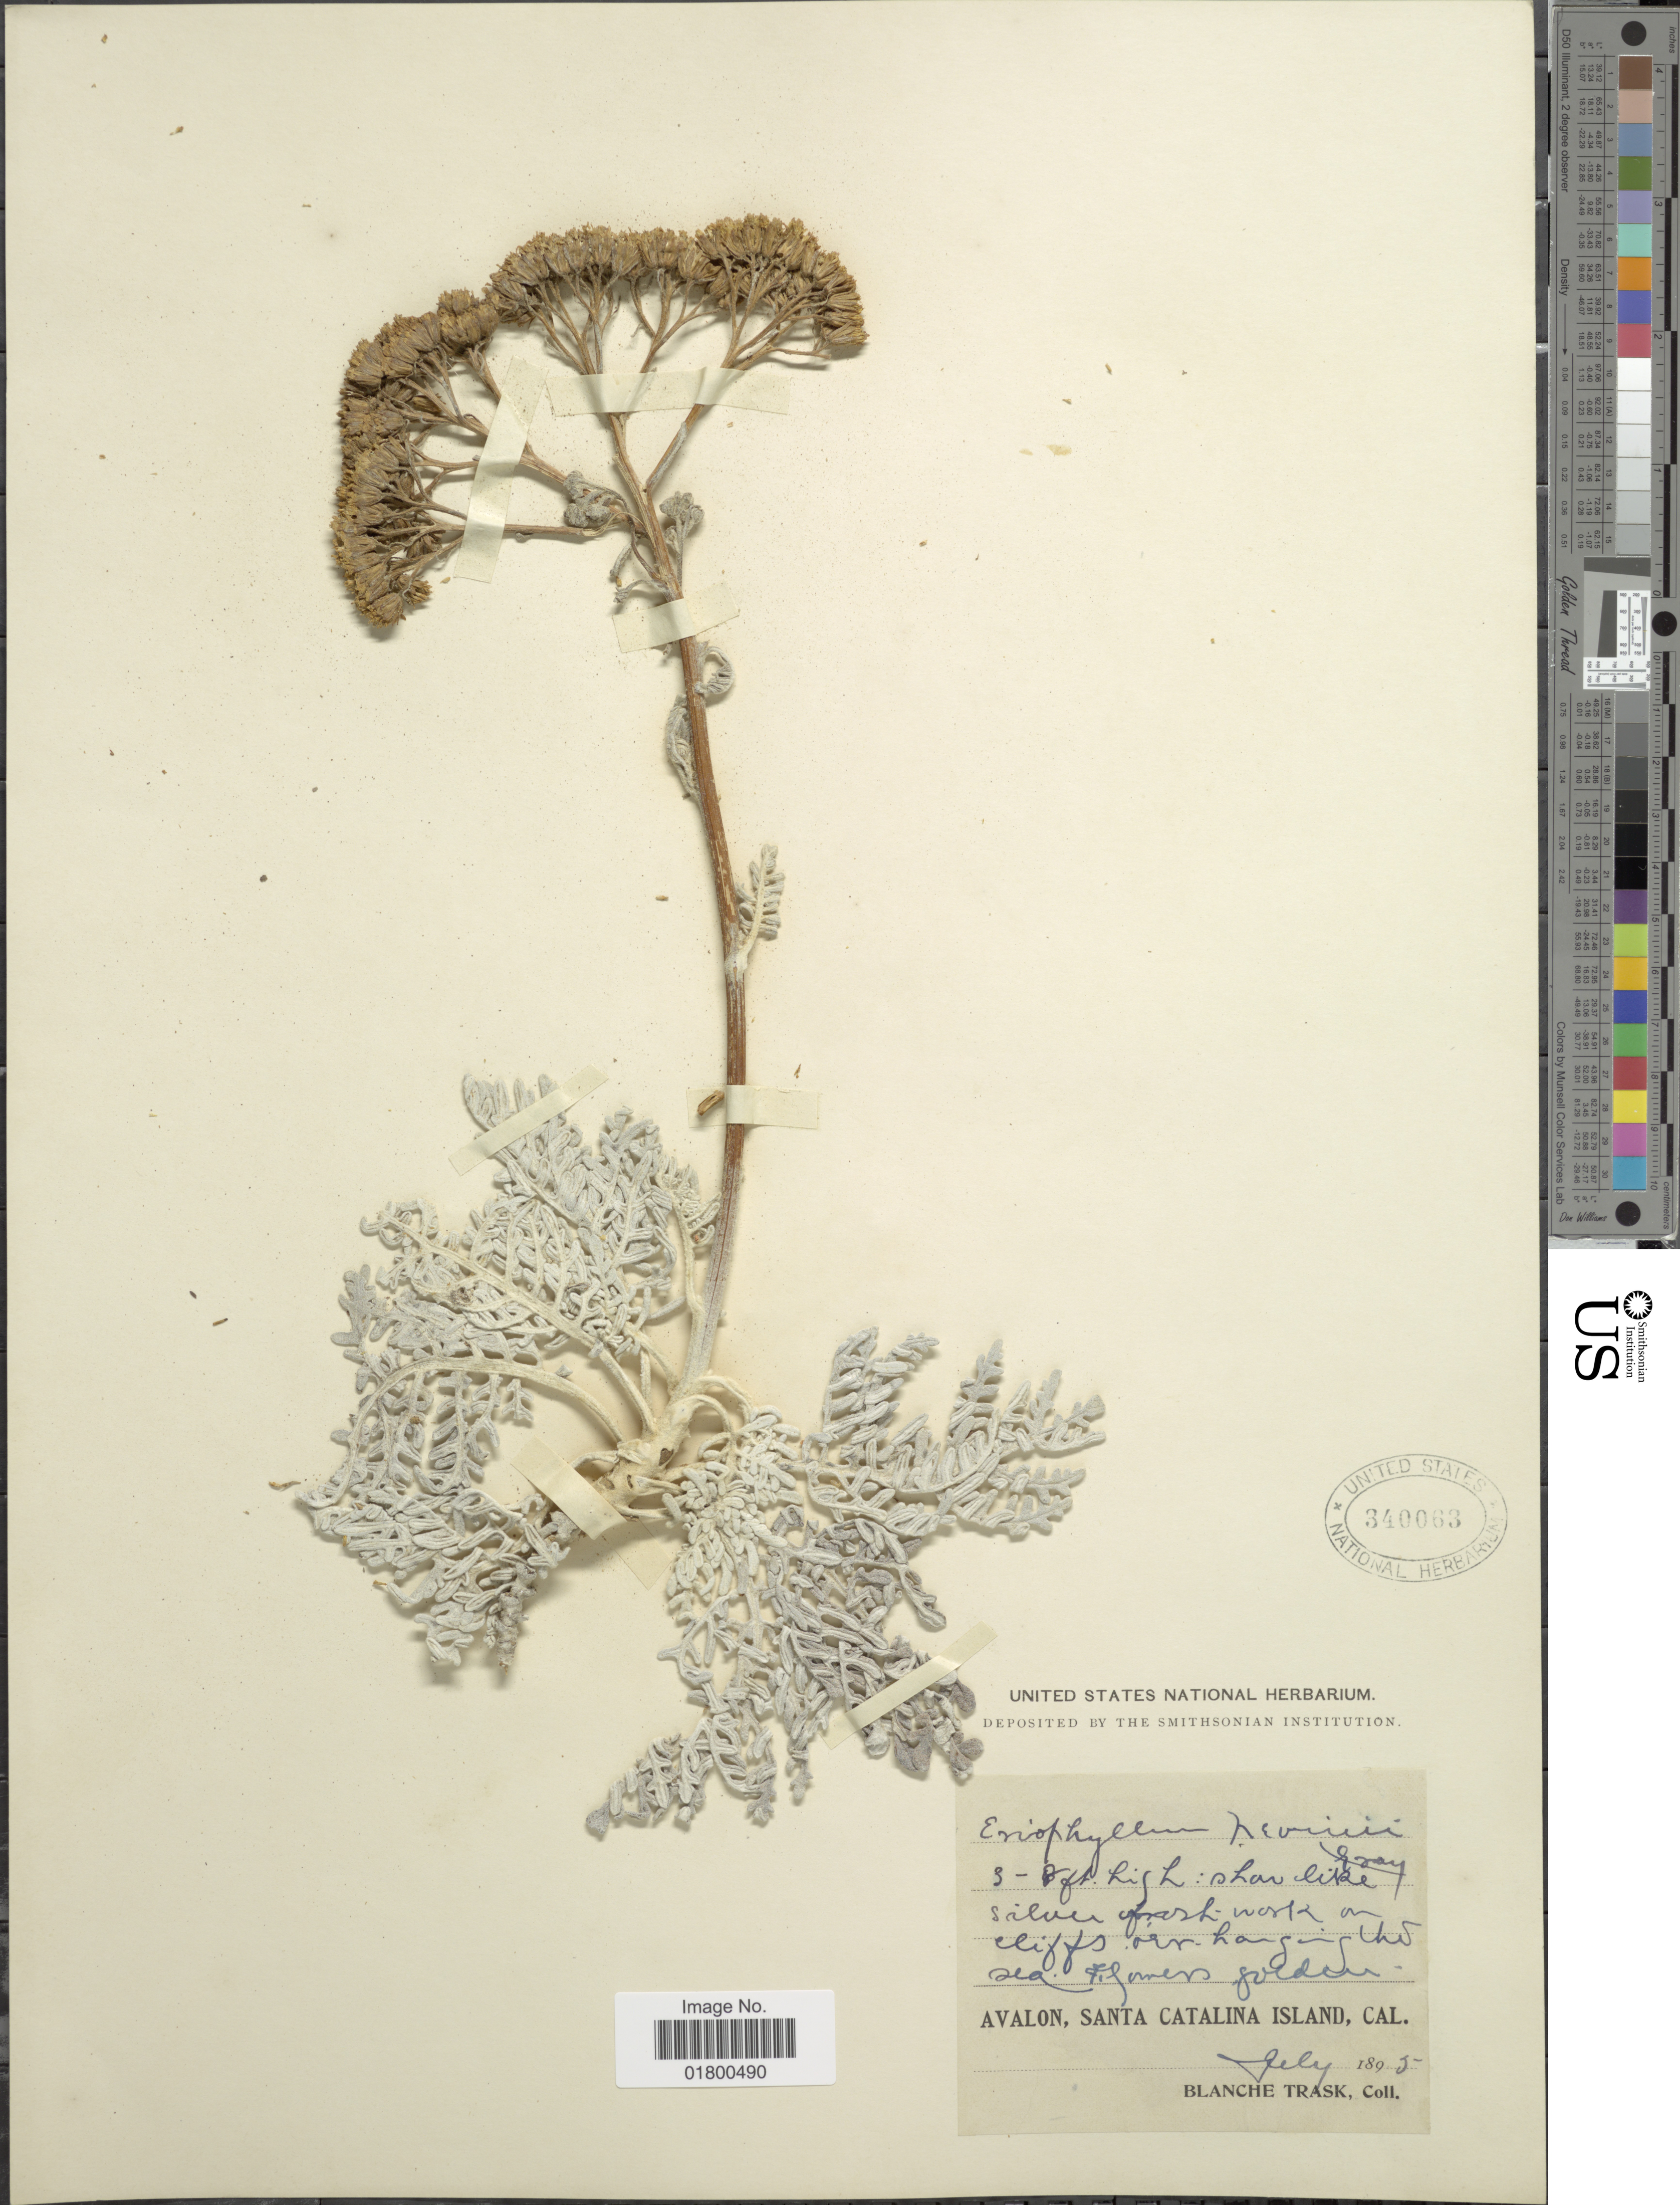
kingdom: Plantae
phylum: Tracheophyta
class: Magnoliopsida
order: Asterales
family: Asteraceae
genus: Eriophyllum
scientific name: Eriophyllum nevinii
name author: A. Gray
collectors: B. Trask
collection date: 1895-07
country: United States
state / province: California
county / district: Los Angeles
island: Santa Catalina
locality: Avalon, Santa Catalina Island, Cal.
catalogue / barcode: US 340063